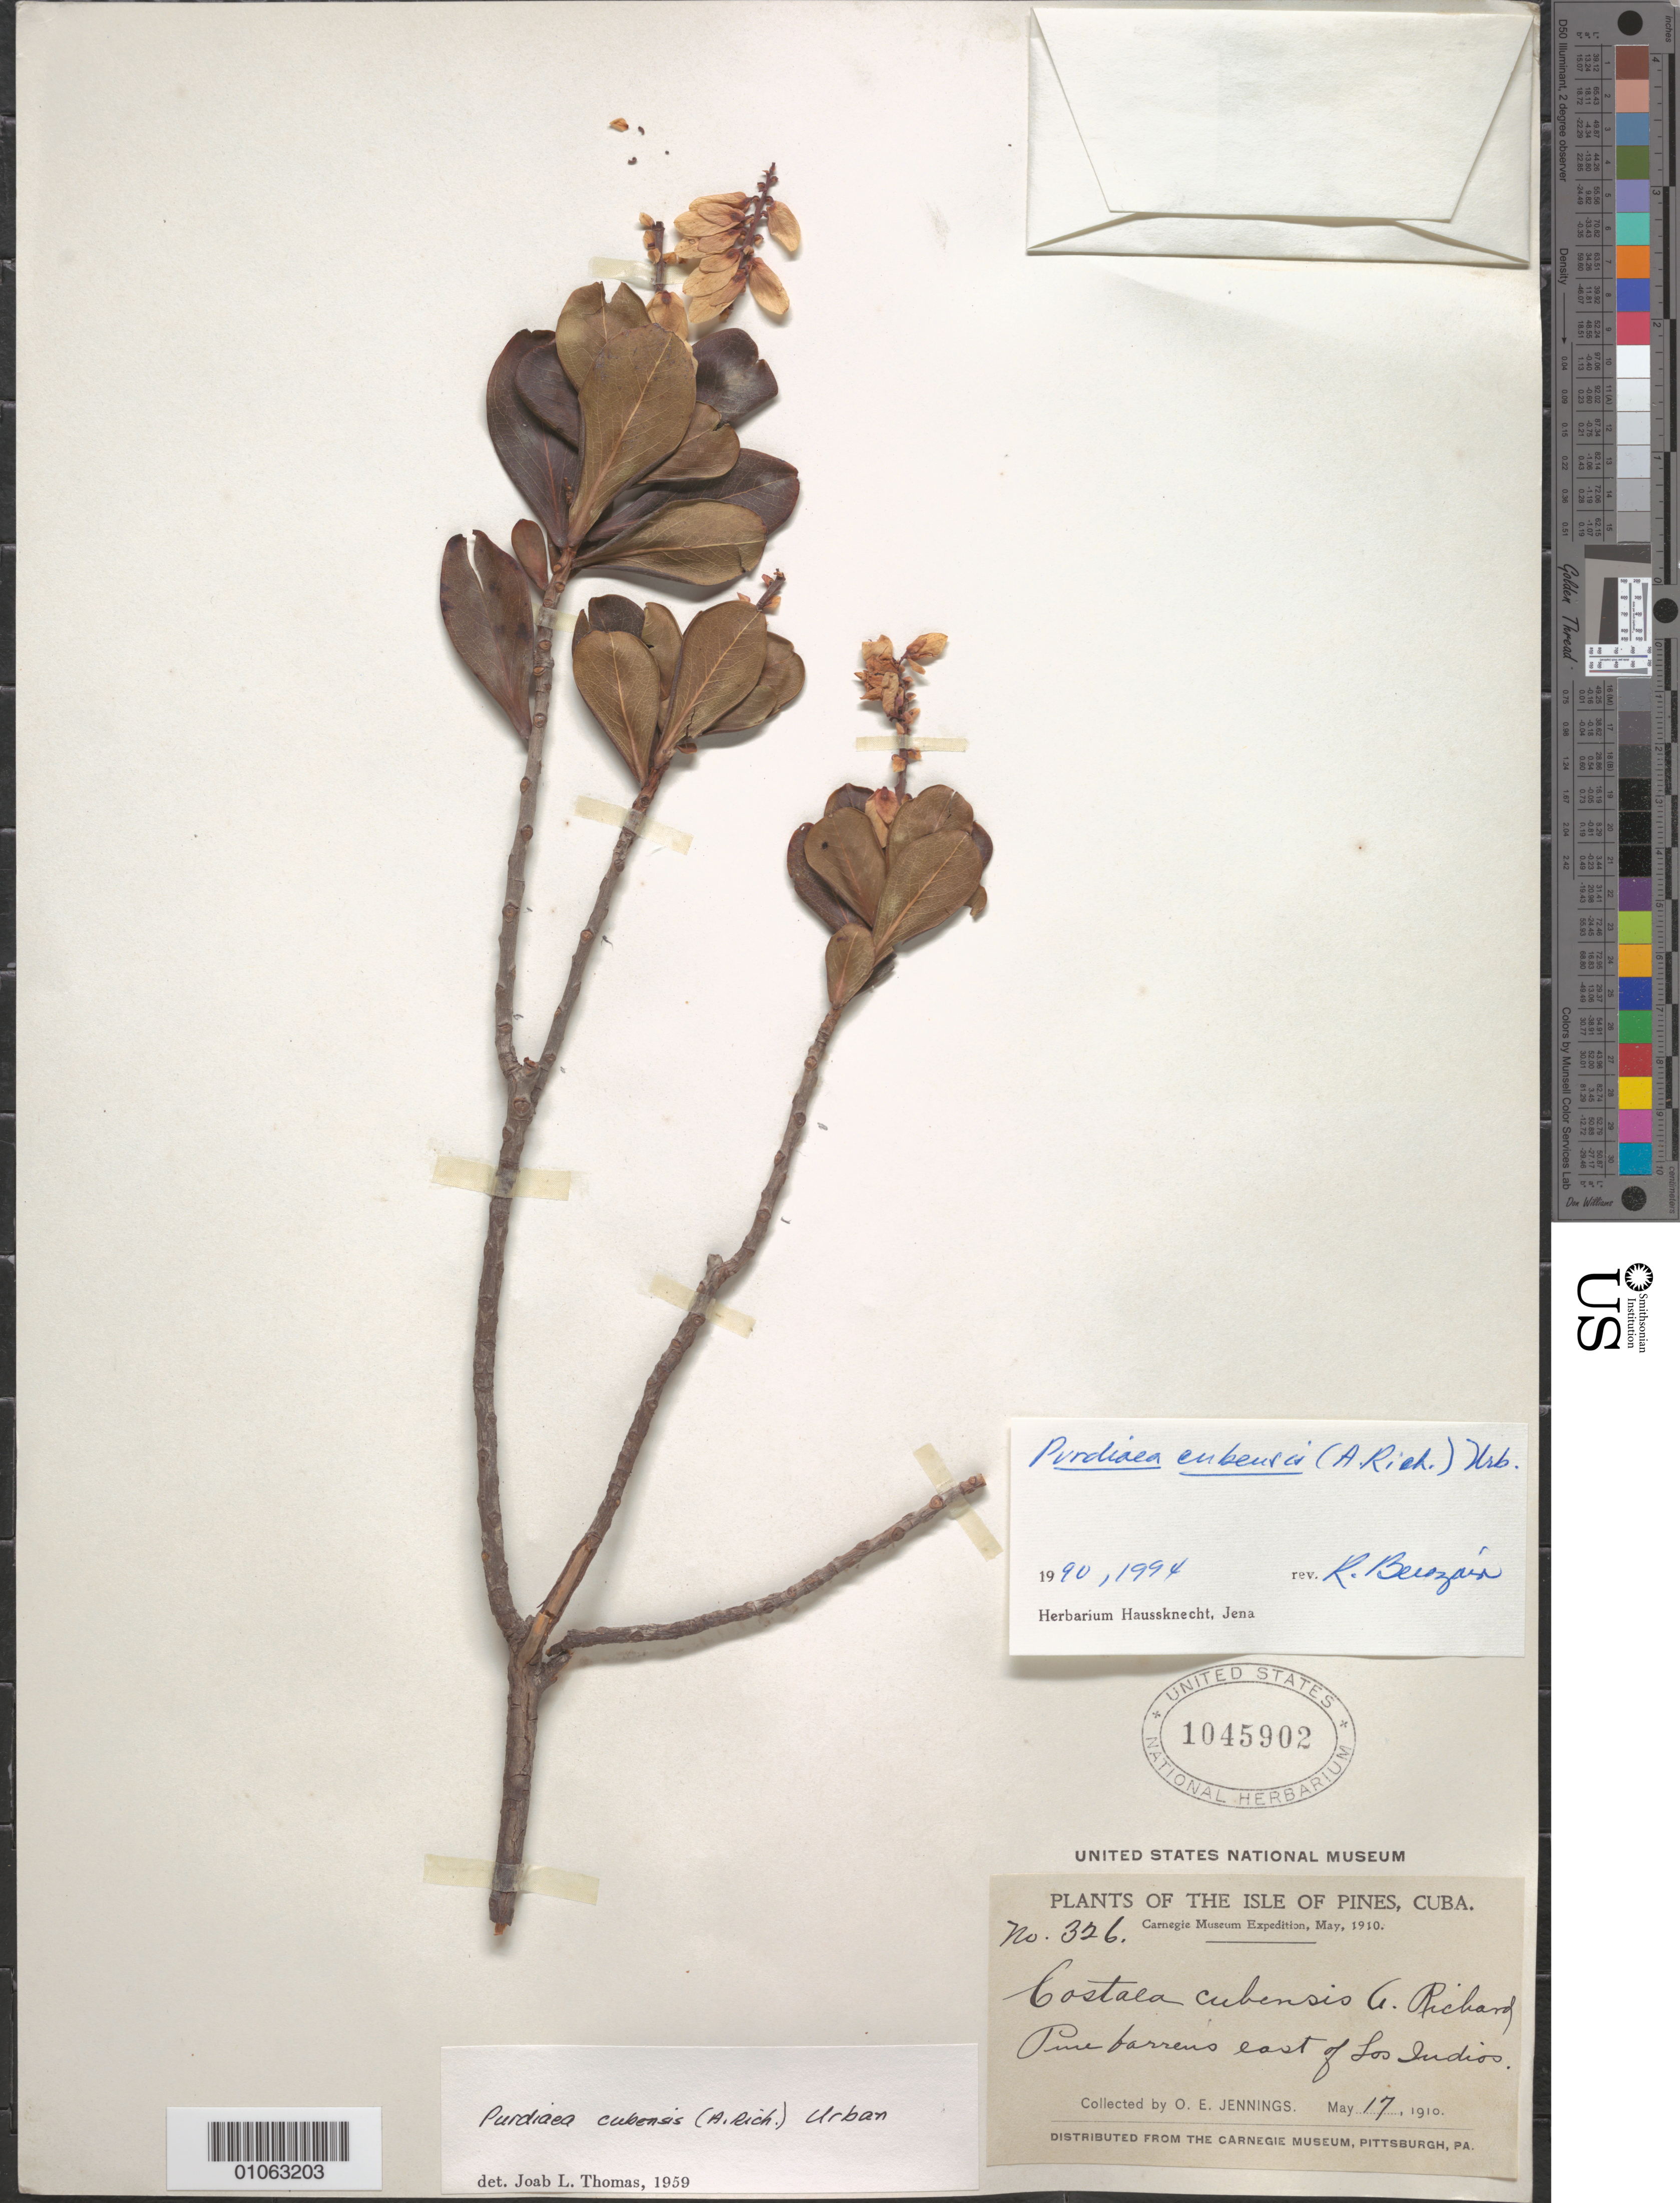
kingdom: Plantae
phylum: Tracheophyta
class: Magnoliopsida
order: Ericales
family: Clethraceae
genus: Purdiaea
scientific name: Purdiaea cubensis var. cubensis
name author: (A. Rich.) Urb.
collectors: O. E. Jennings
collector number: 326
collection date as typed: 17 May 1910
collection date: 1910-05-17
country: Cuba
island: Isla de la Juventud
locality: East of Los Indios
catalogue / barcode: US 104509